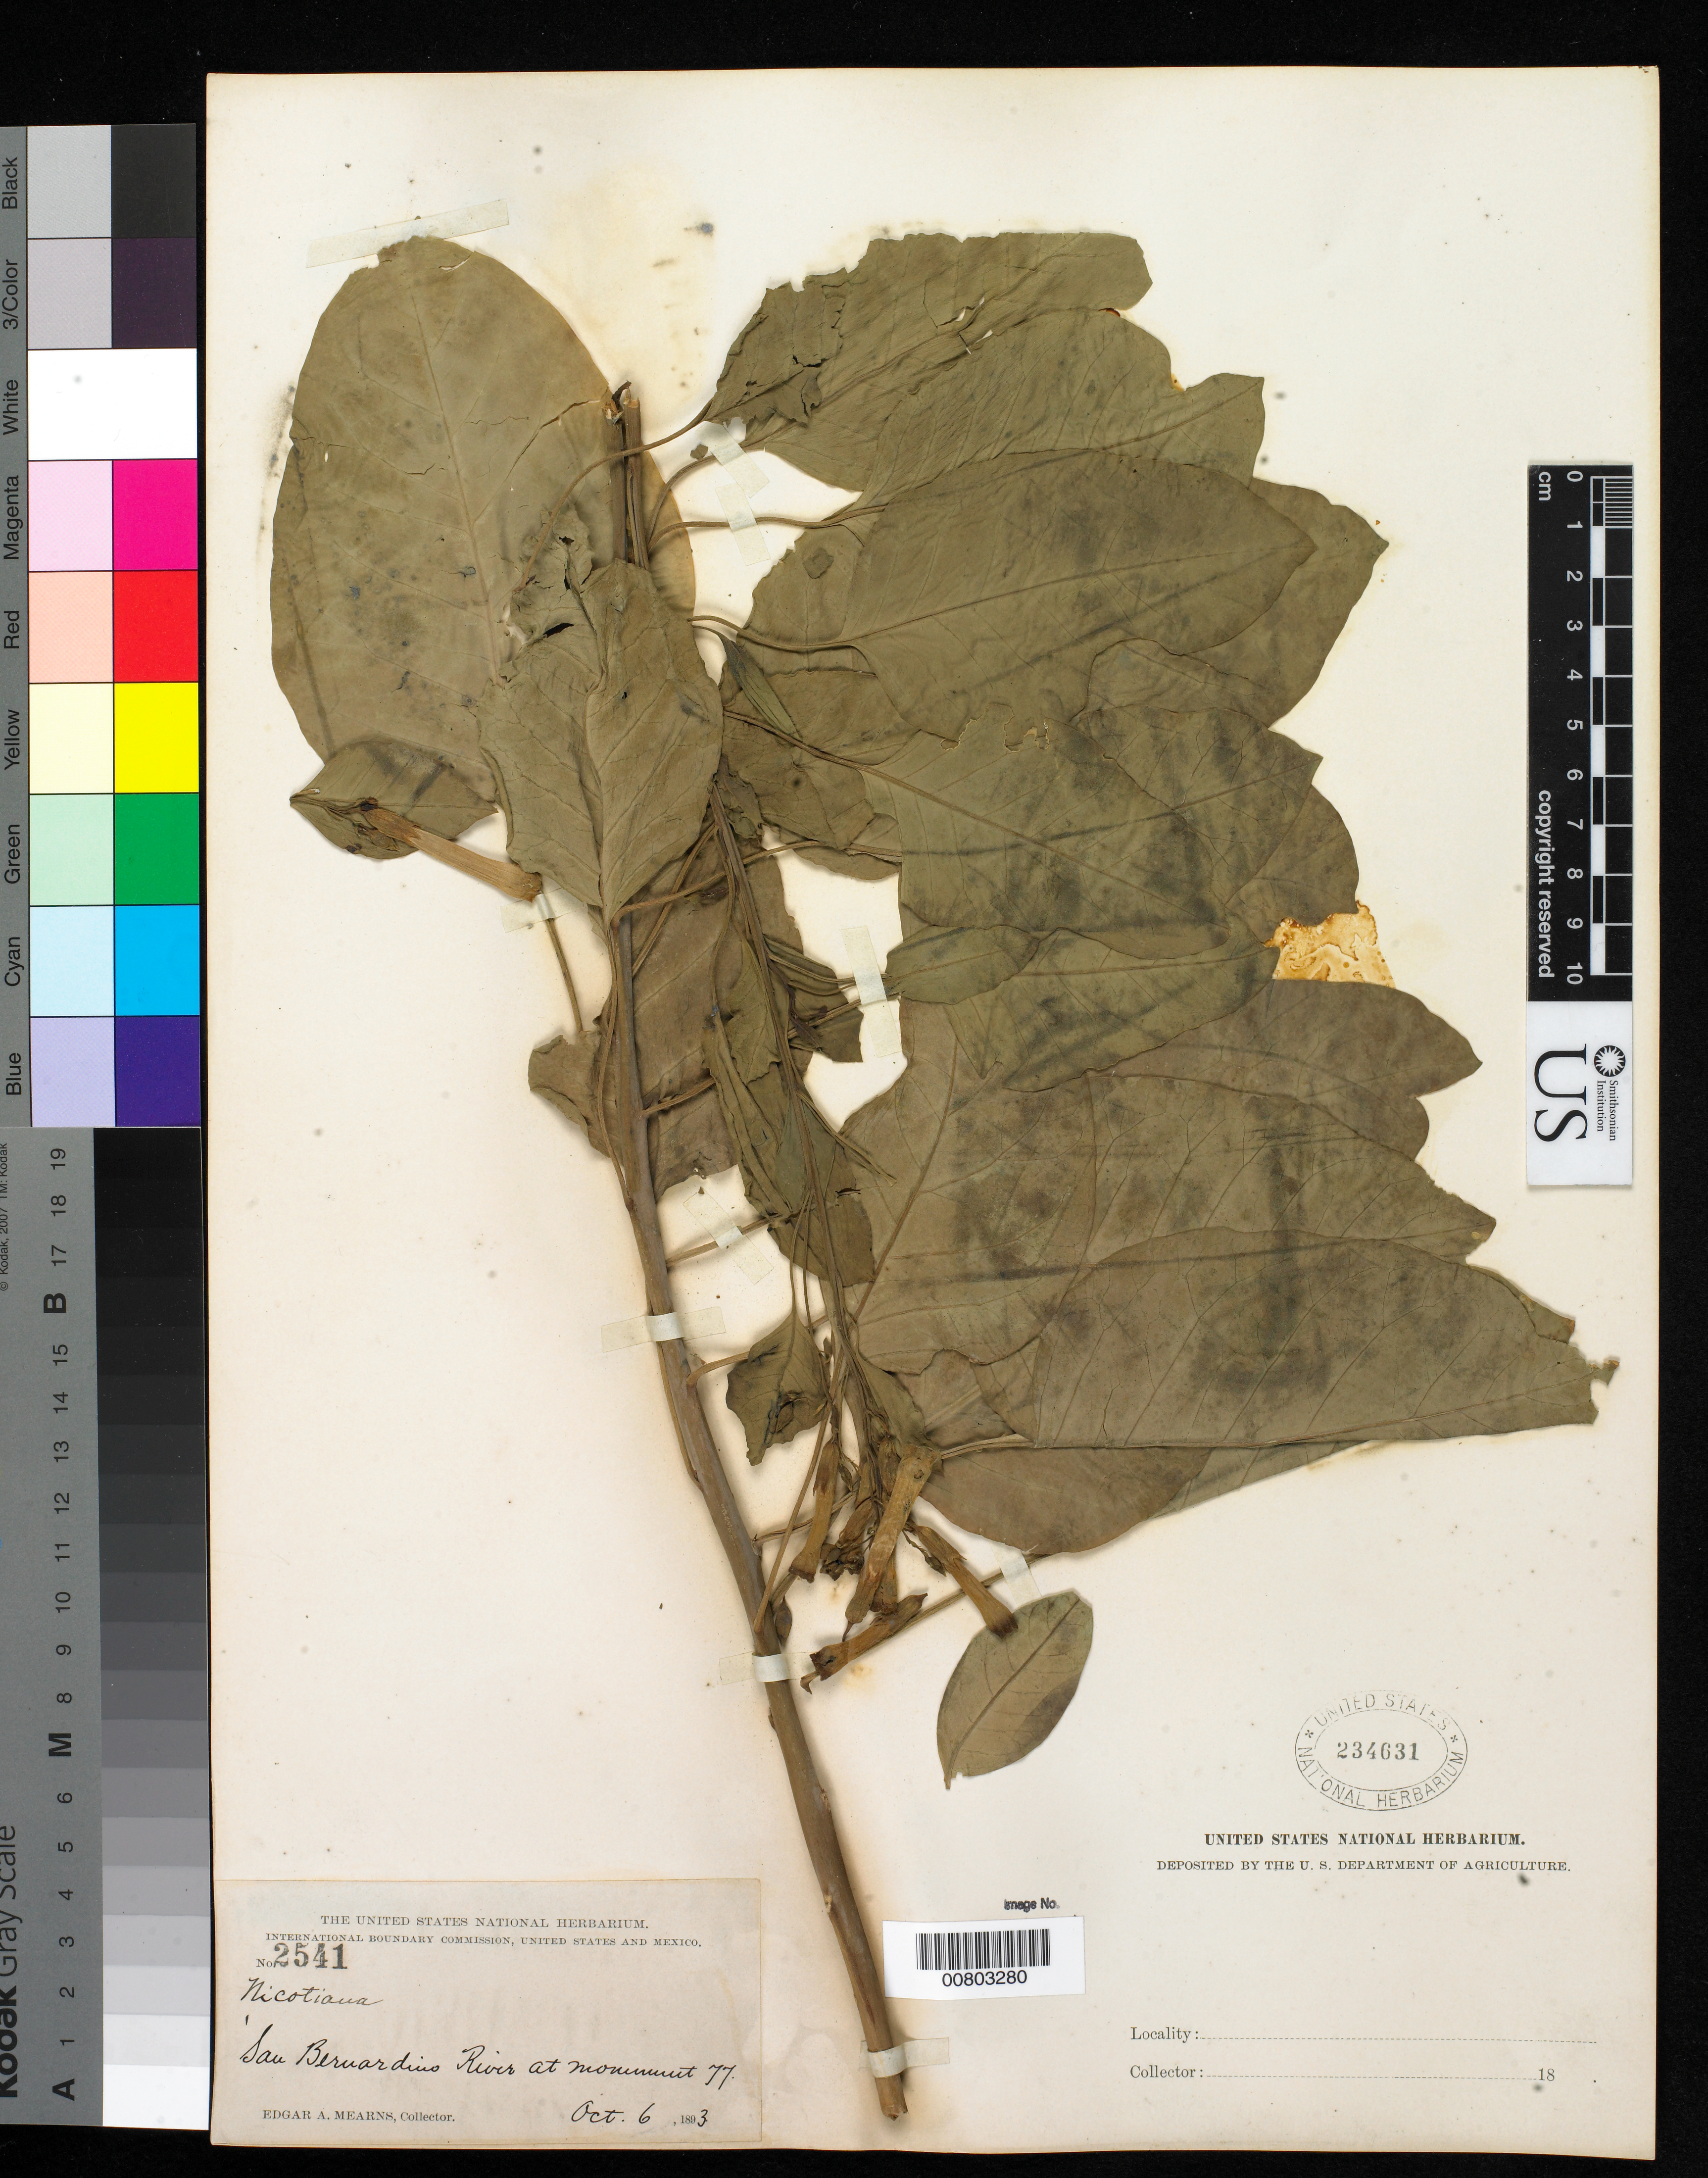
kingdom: Plantae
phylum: Tracheophyta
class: Magnoliopsida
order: Solanales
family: Solanaceae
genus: Nicotiana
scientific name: Nicotiana glauca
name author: Graham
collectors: E. A. Mearns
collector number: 2541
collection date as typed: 06 Oct 1893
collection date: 1893-10-06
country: United States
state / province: California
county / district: San Bernardino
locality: San Bernardino River at monument 77.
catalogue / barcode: US 234631